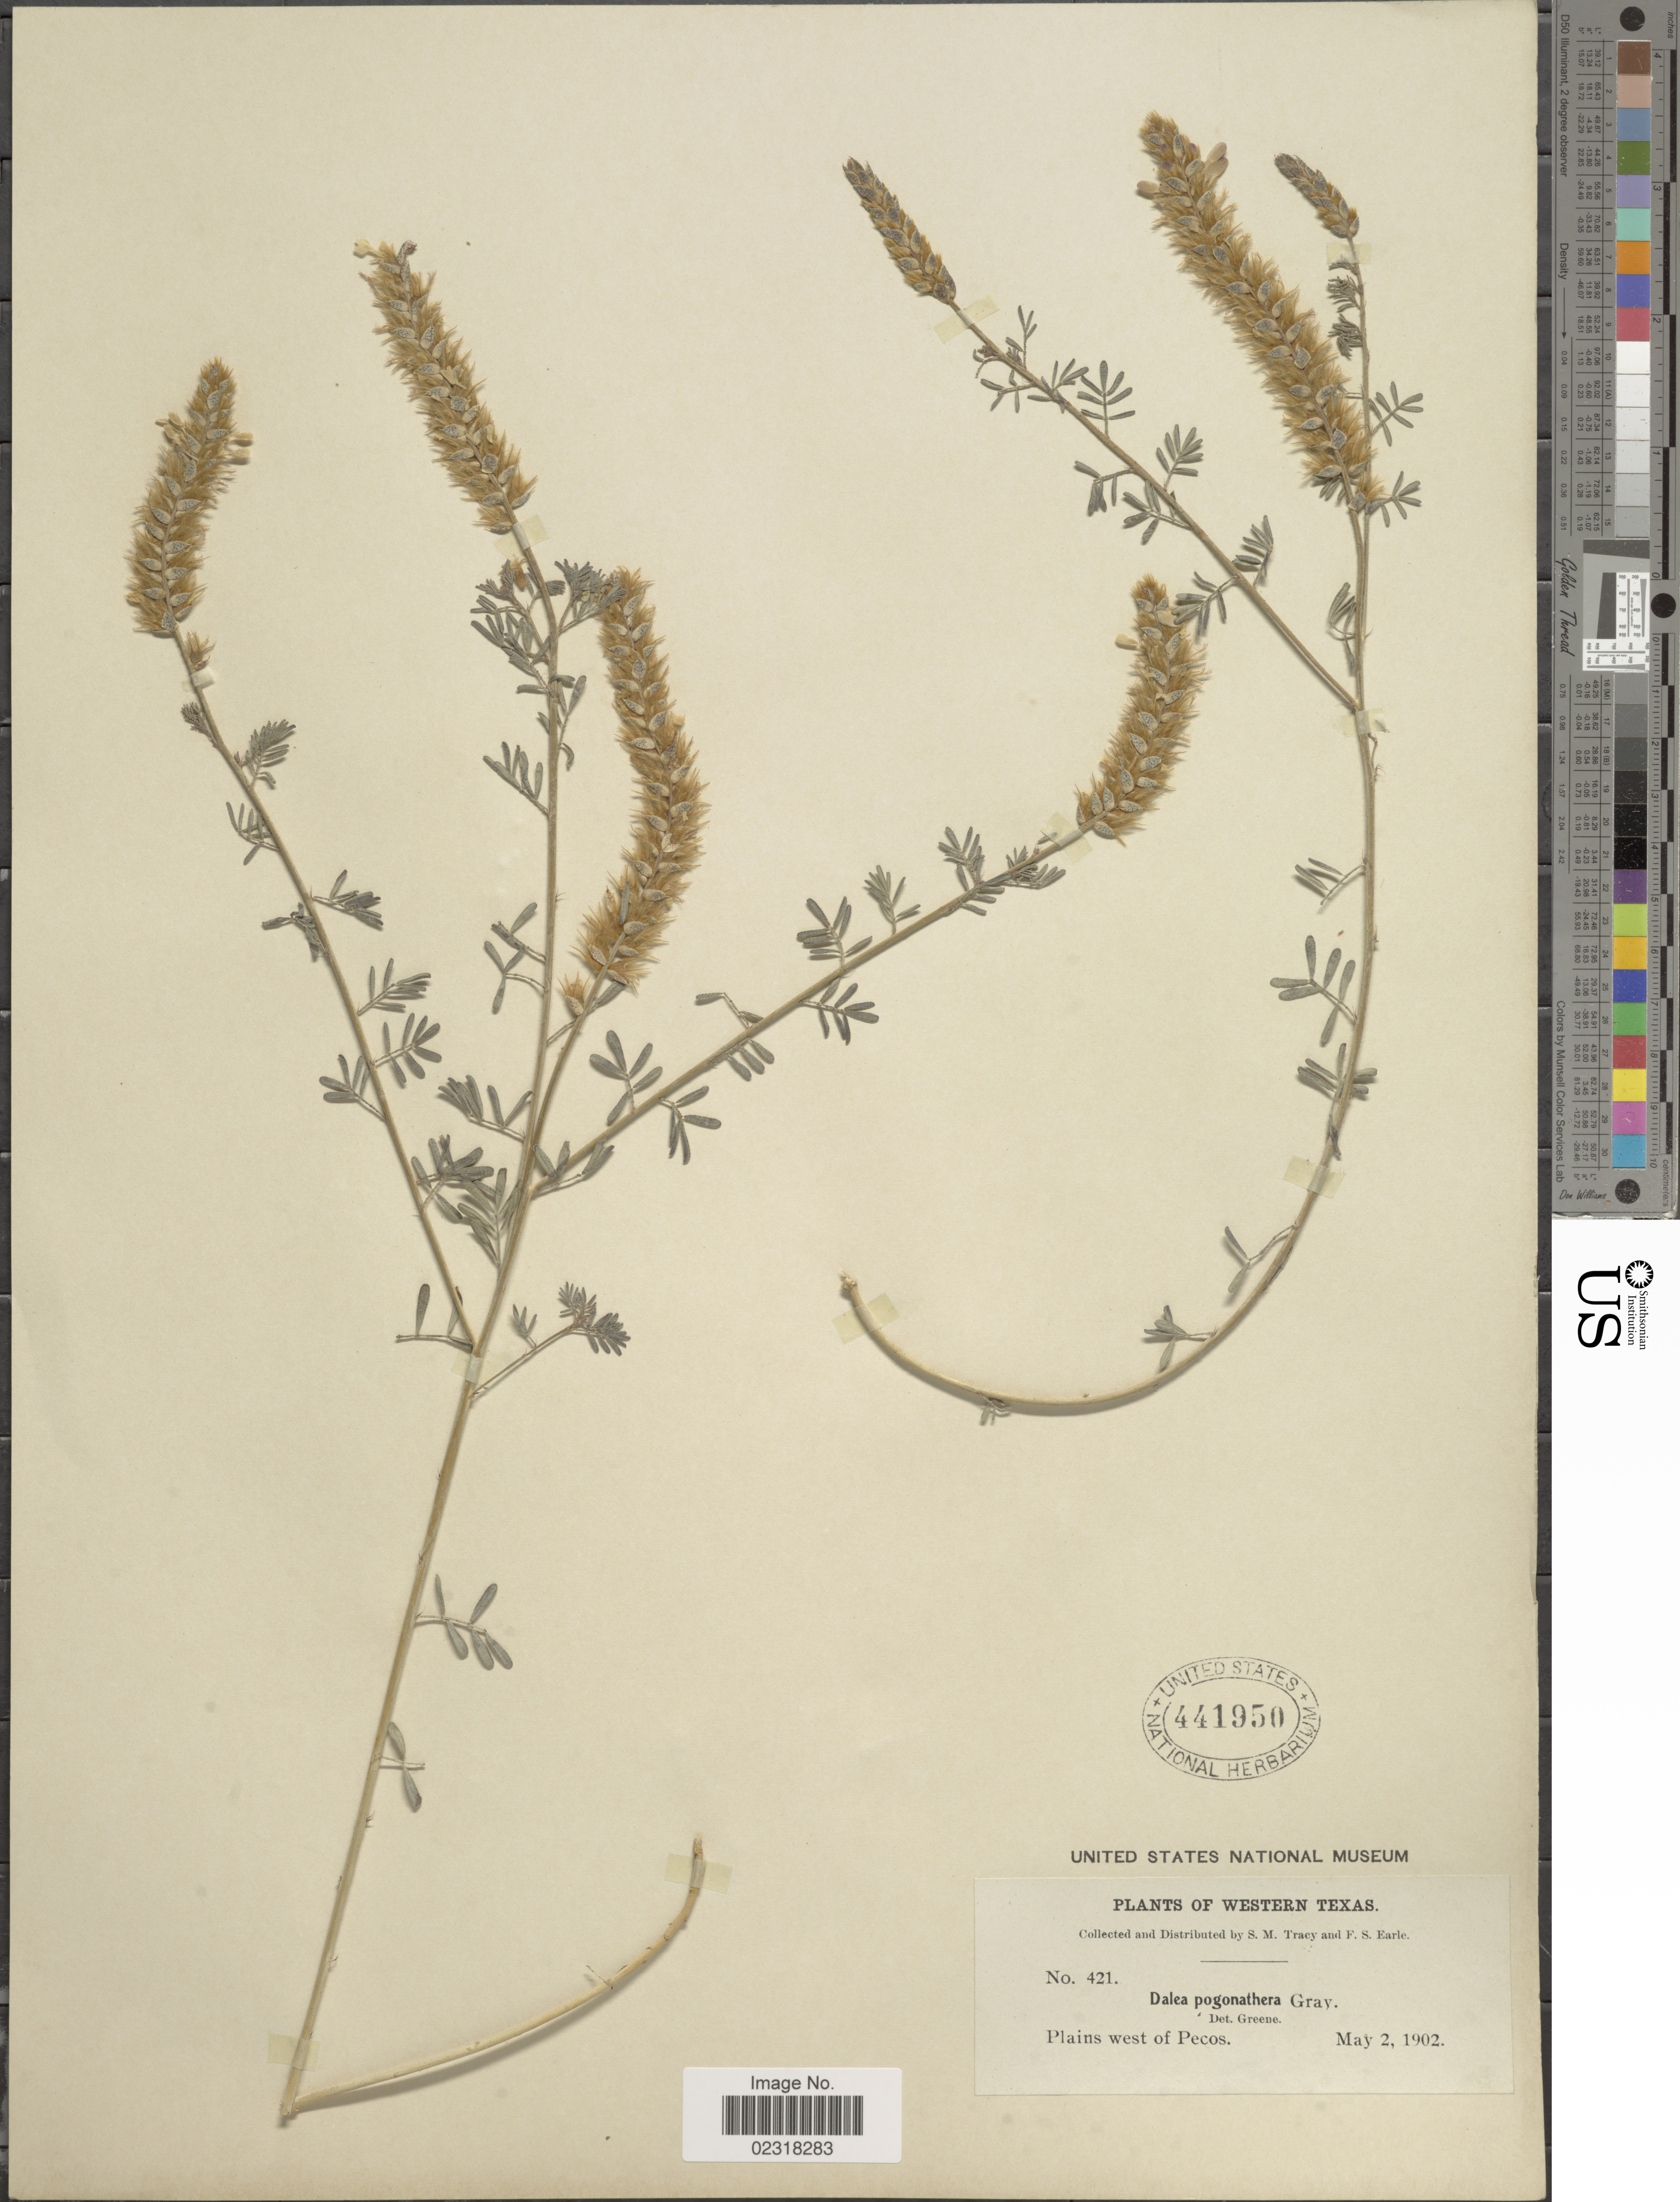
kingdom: Plantae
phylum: Tracheophyta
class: Magnoliopsida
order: Fabales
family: Fabaceae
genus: Dalea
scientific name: Dalea pogonathera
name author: A. Gray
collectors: F. S. Earle & S. M. Tracy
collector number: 421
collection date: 1902-05-02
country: United States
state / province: Texas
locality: Western Texas, Plains west of Pecos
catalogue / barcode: US 441950